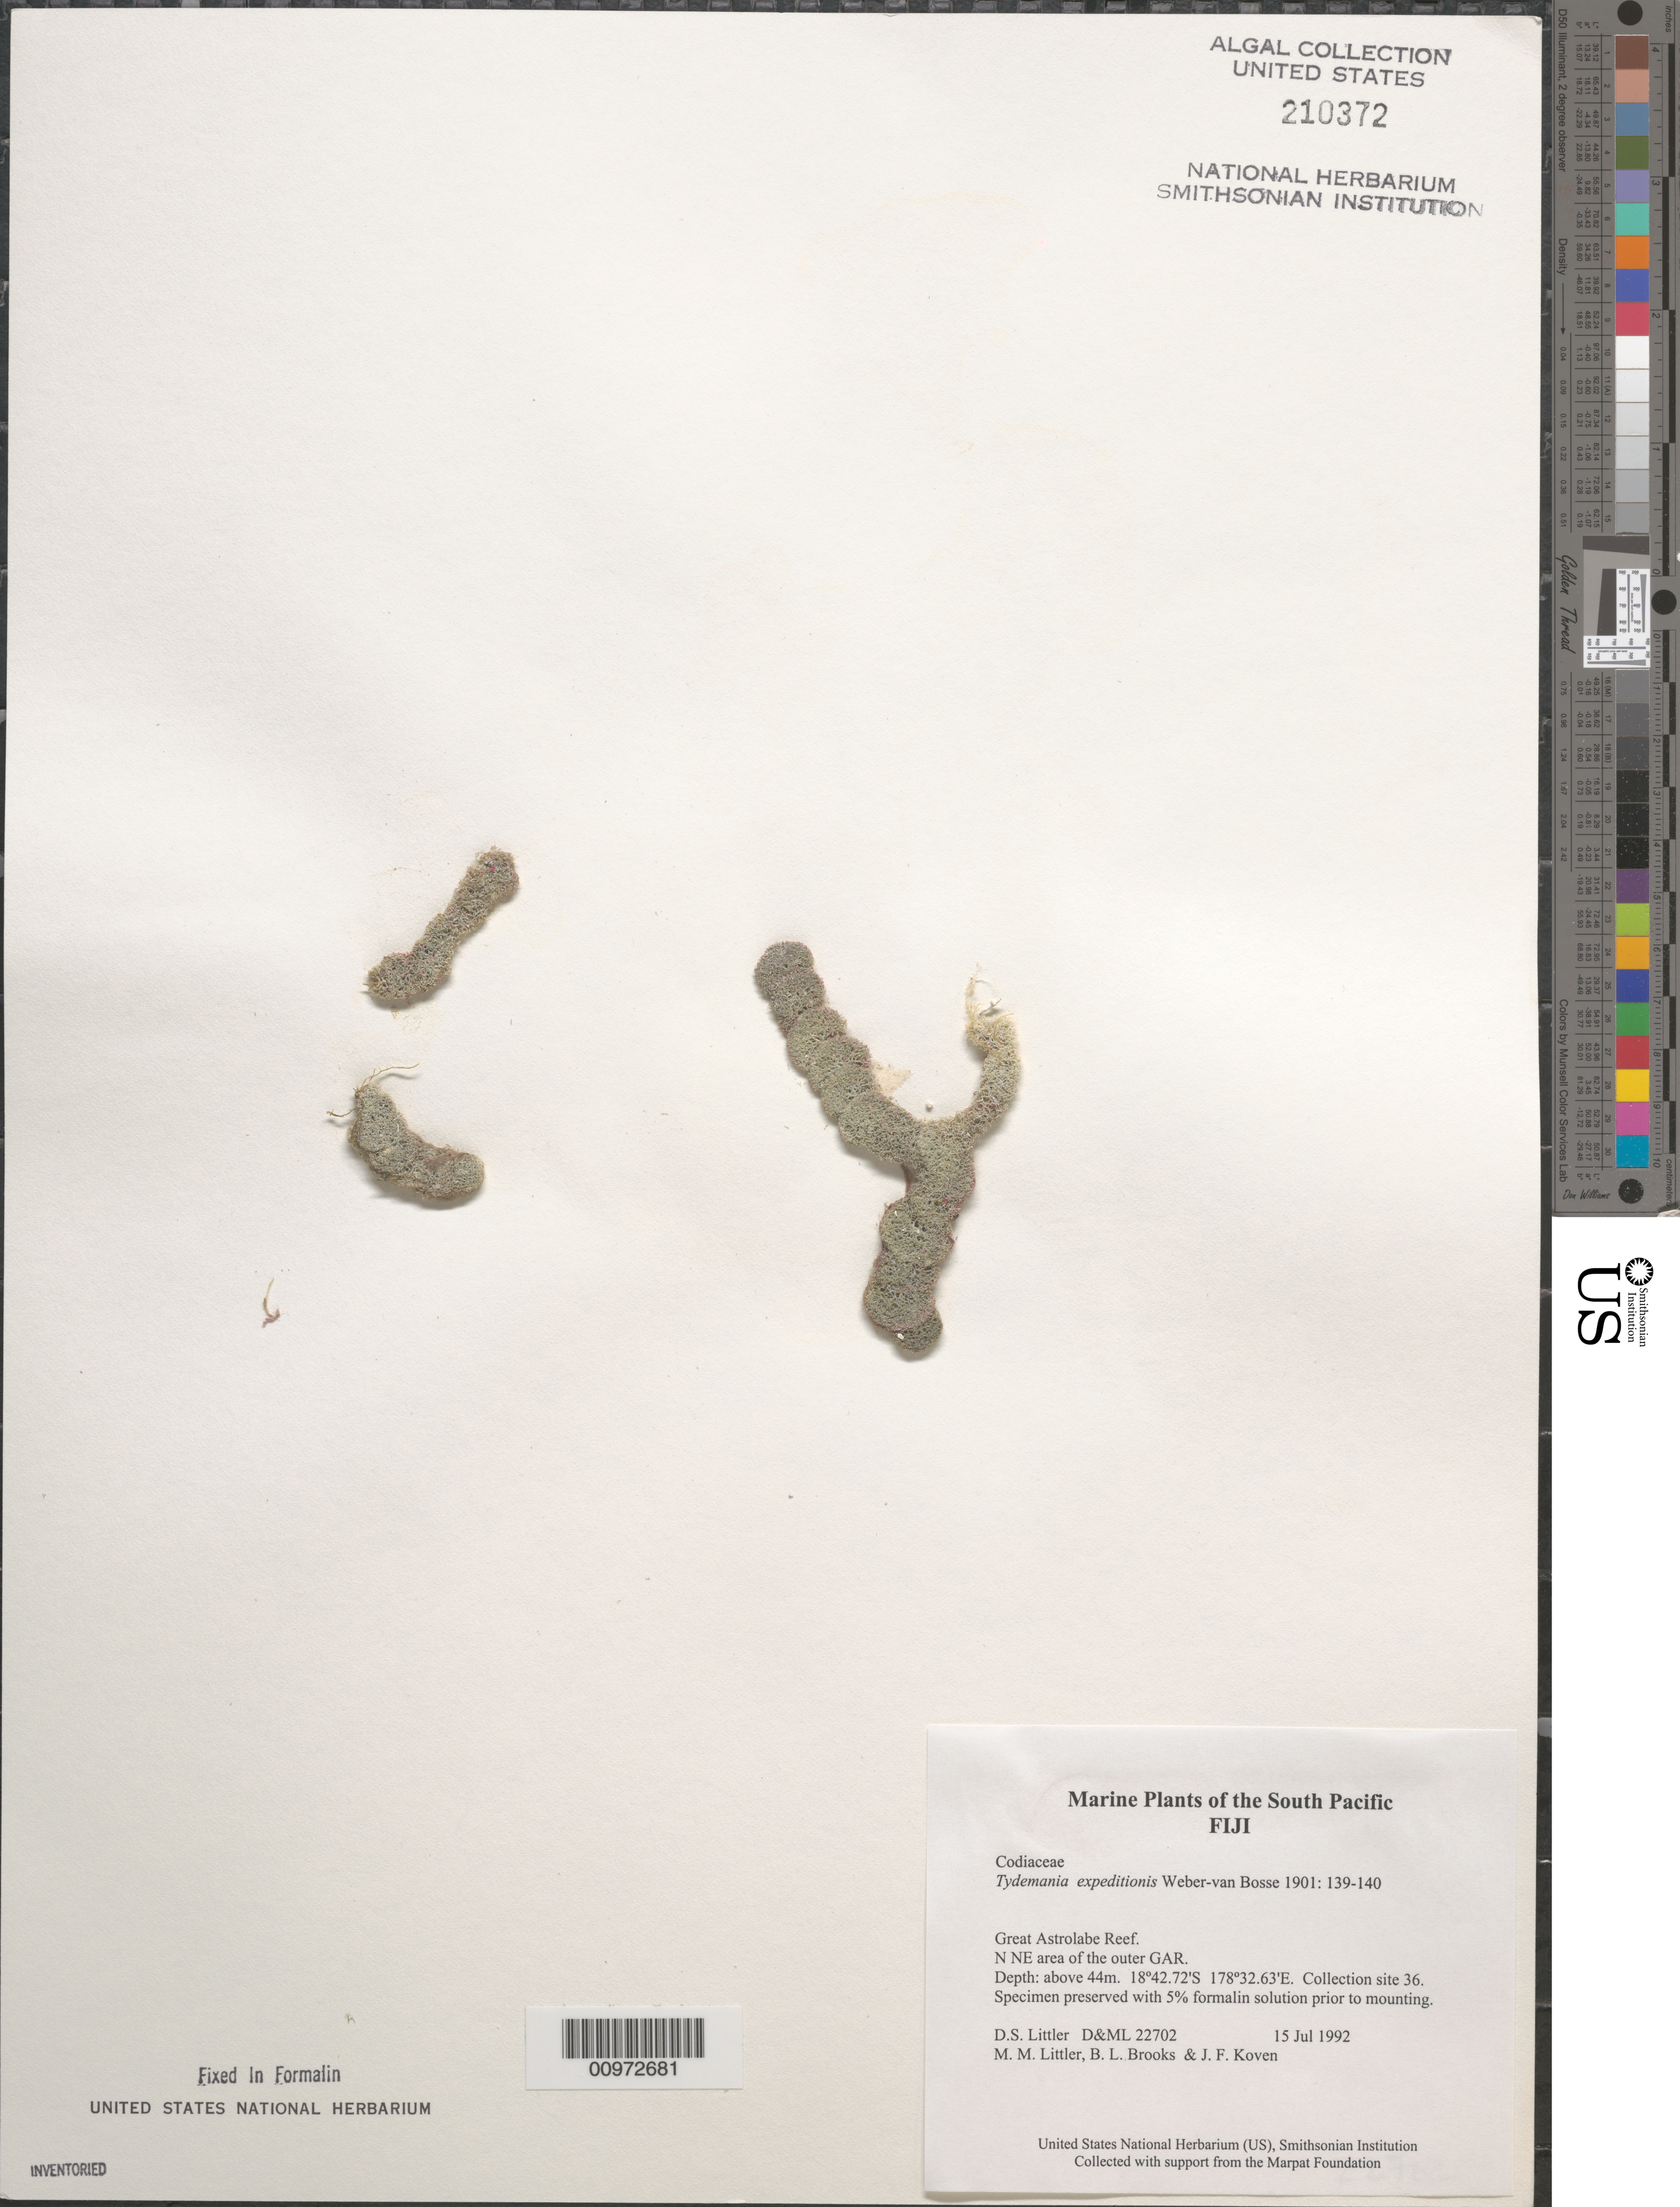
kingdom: Plantae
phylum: Chlorophyta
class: Ulvophyceae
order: Bryopsidales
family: Udoteaceae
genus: Tydemania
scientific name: Tydemania expeditionis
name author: Weber Bosse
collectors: D. S. Littler, M. M. Littler, B. Brooks & J. Koven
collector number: D&ML 22702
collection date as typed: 15 Jul 1992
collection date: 1992-07-15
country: Fiji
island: Great Astrolabe Reef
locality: Great Astrolabe Reef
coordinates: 18 42.72'S, 178 32.63'E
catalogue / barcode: US 210372